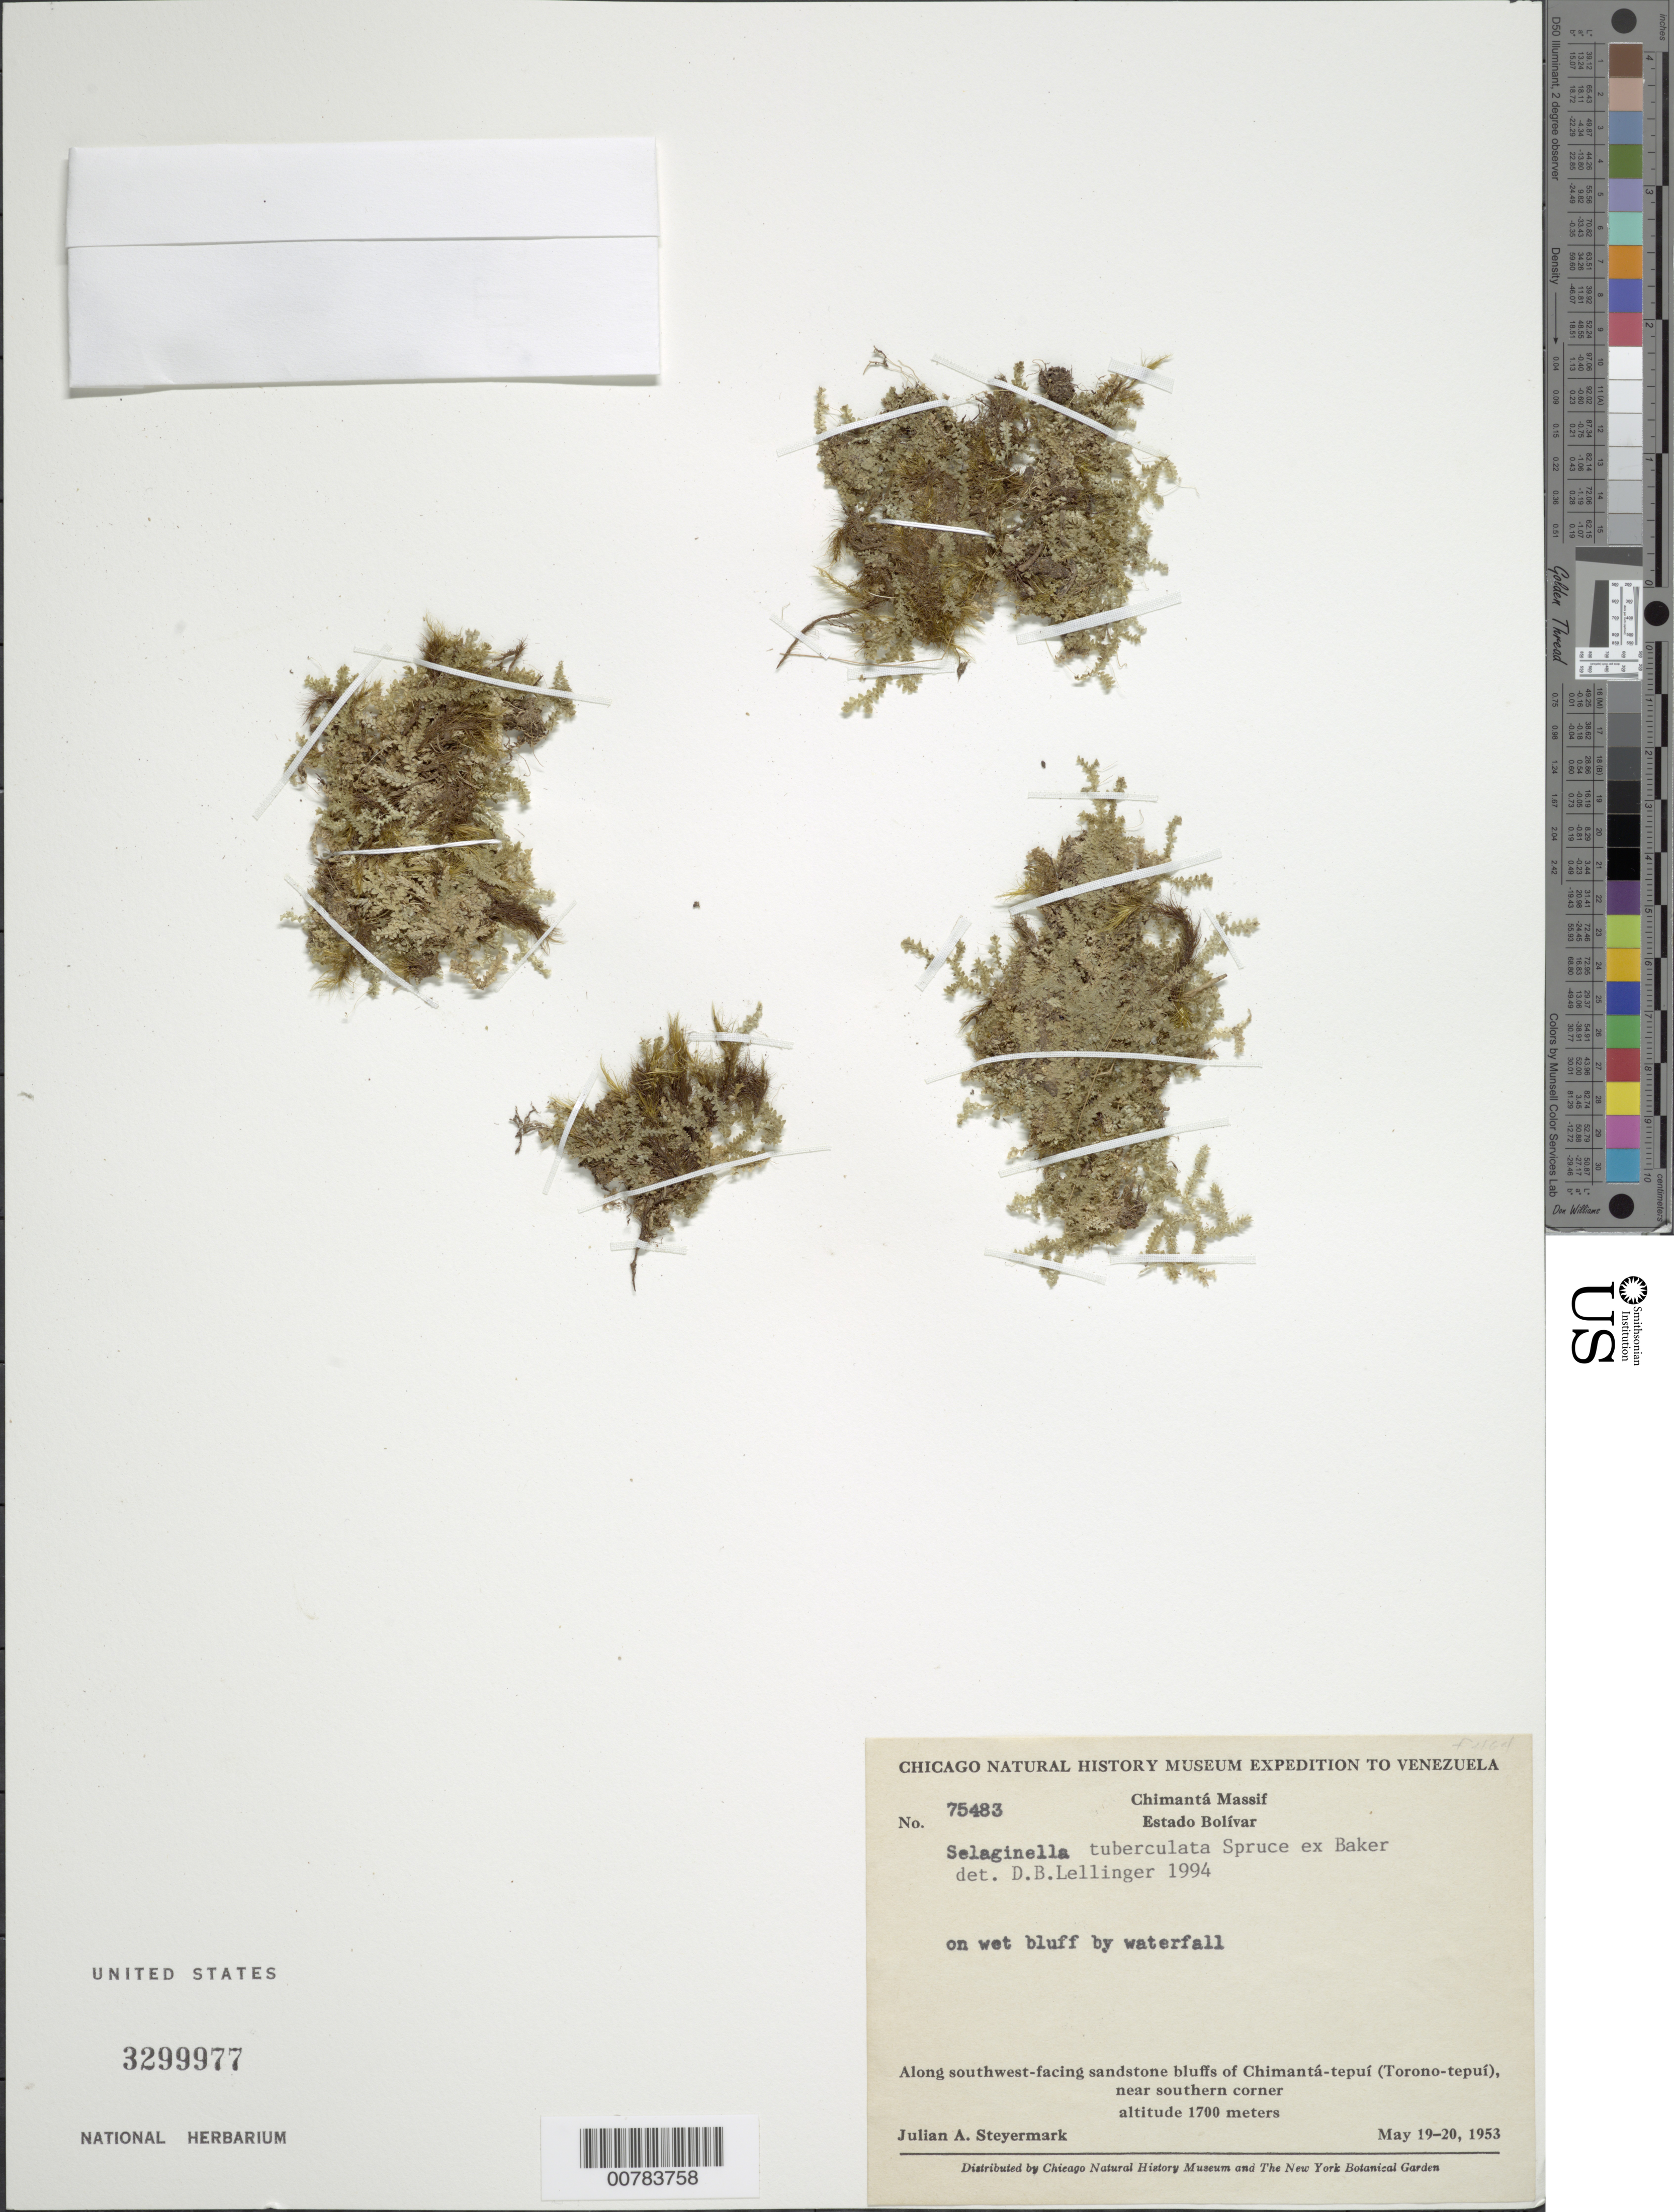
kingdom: Plantae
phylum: Tracheophyta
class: Lycopodiopsida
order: Selaginellales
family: Selaginellaceae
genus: Selaginella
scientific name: Selaginella tuberculata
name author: Spruce ex Baker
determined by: Lellinger, David B., (BOT), Smithsonian Institution - National Museum of Natural History (UNITED STATES)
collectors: J. Steyermark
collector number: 75483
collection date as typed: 19-May-53 to 20-May-53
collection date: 1953-05-19/1953-05-20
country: Venezuela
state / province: Bolívar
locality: Chimantá Massif, along SW-facing sandstone bluffs of Chimantá-tepuí (Torono-tepuí), near southern corner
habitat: SE facing sandstone bluffs, on wet bluff by waterfall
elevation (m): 1700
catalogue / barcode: US 3299977